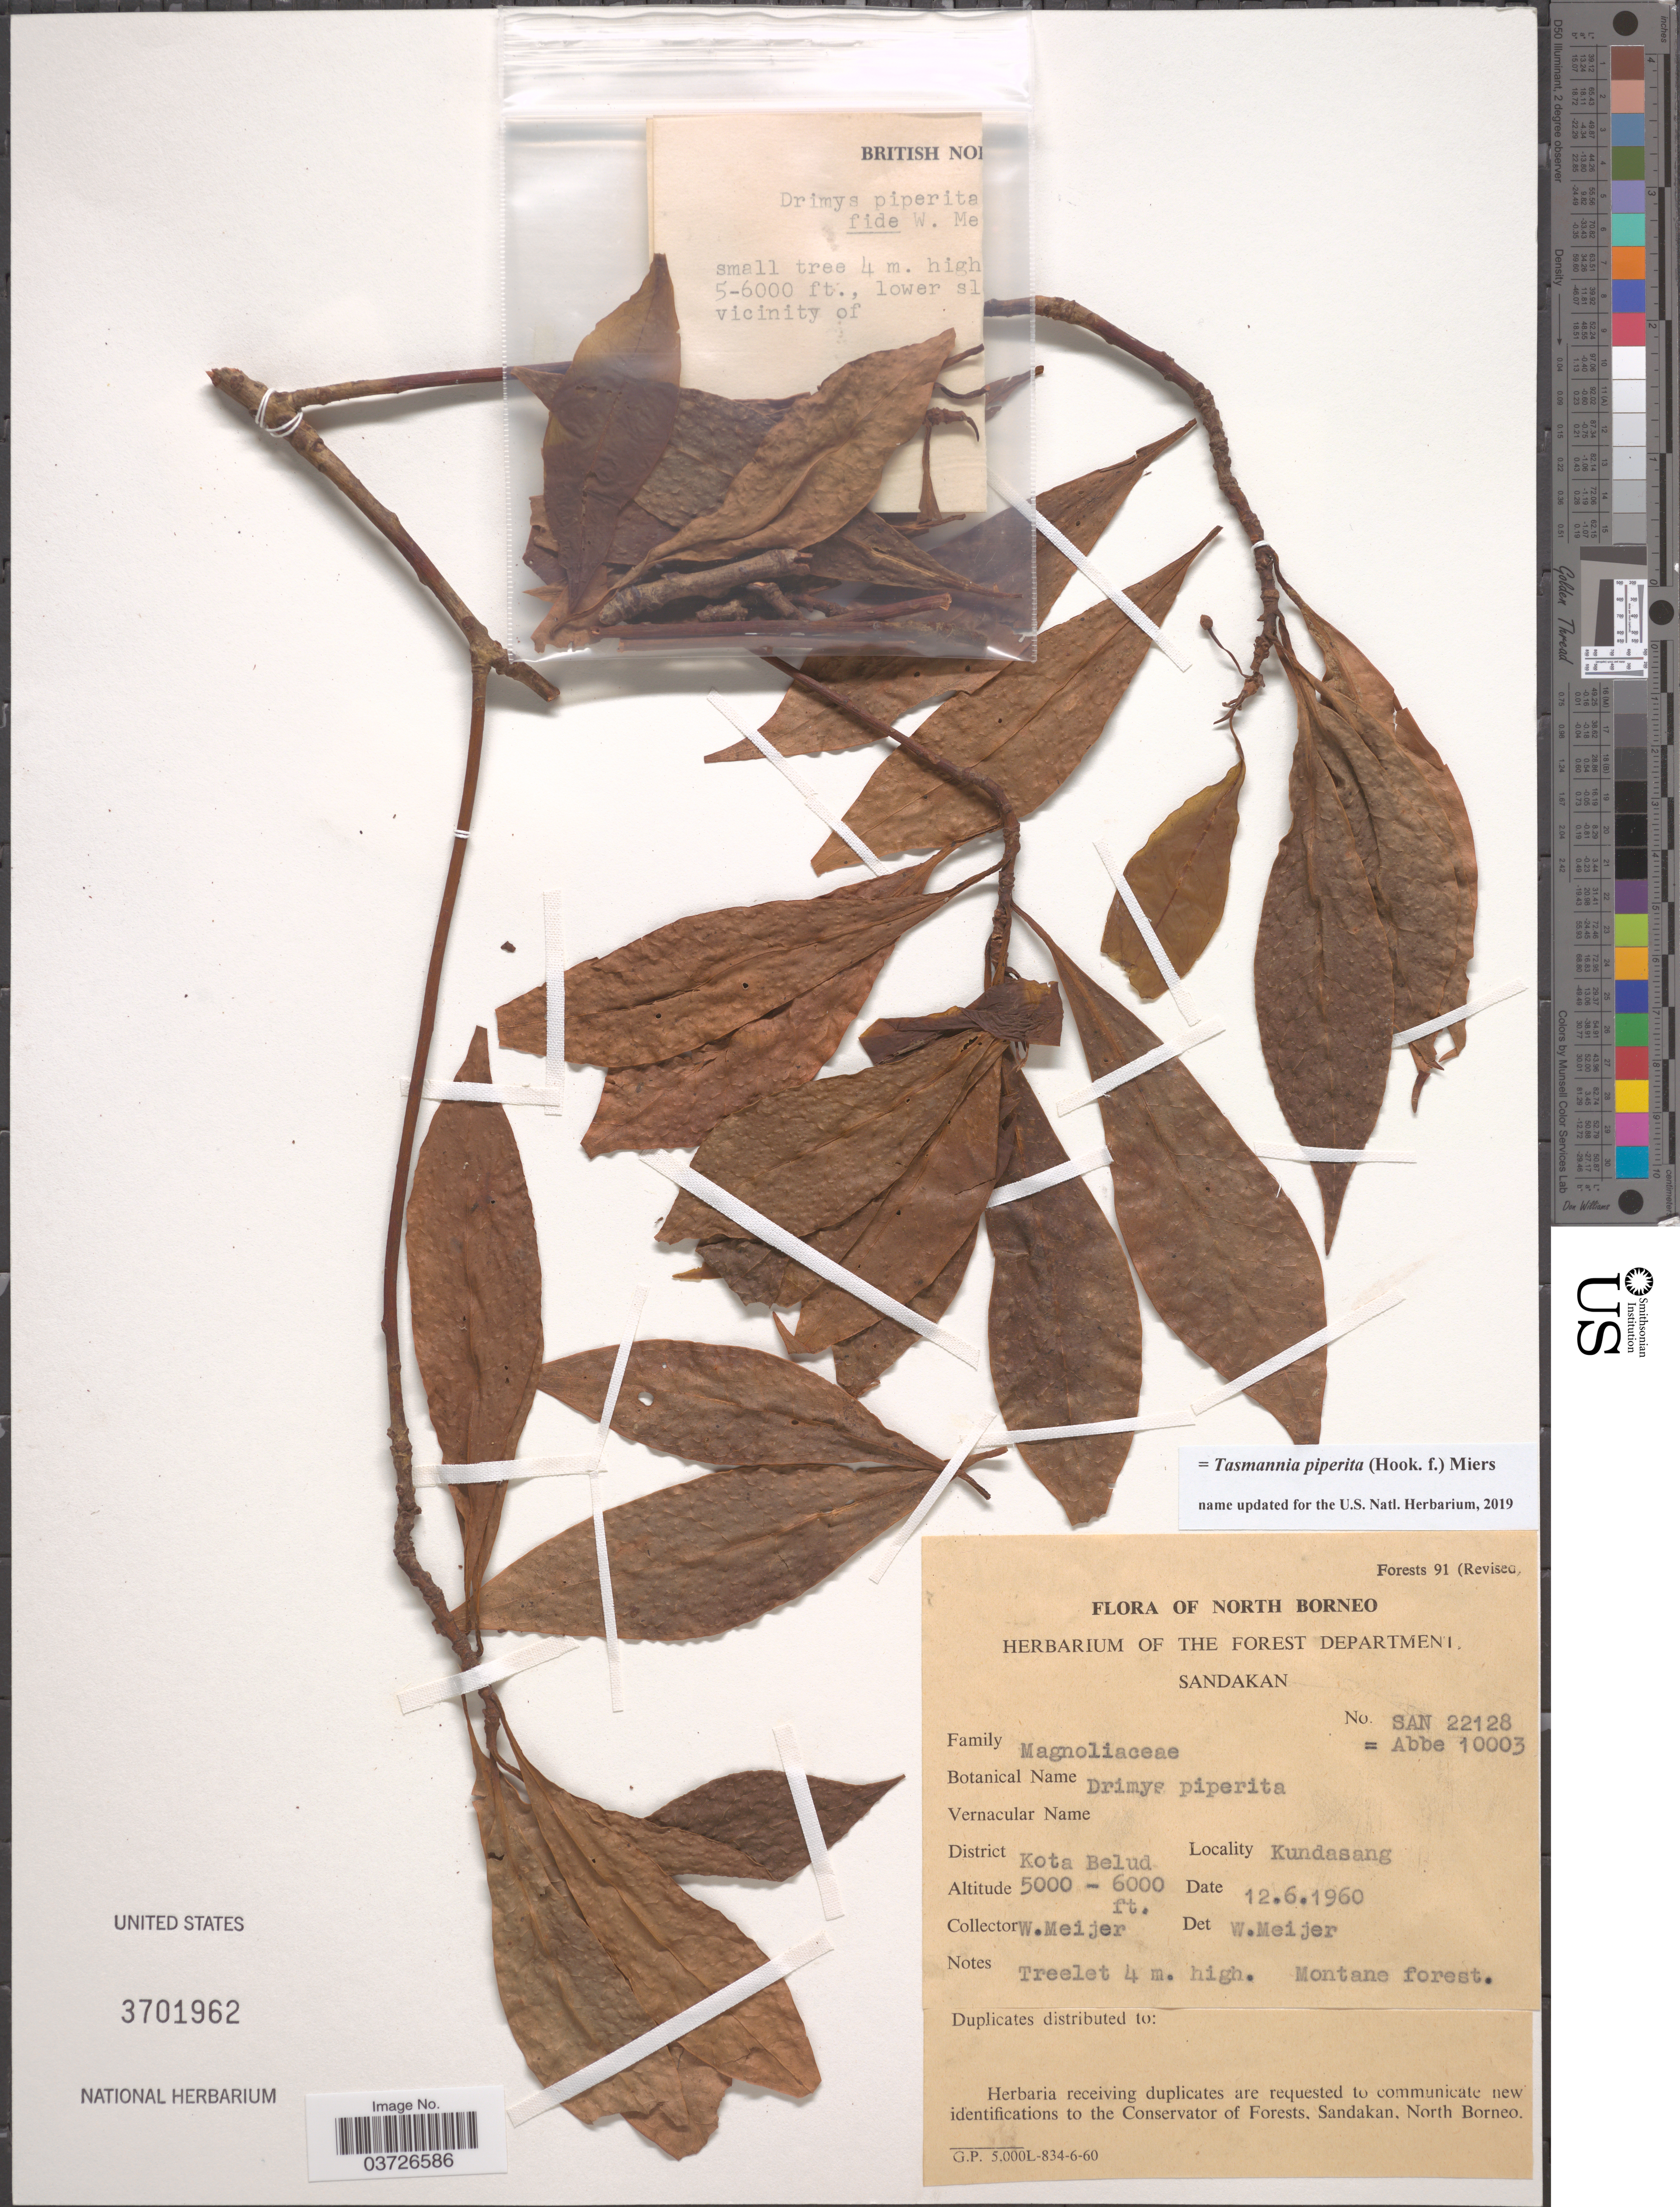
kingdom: Plantae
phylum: Tracheophyta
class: Magnoliopsida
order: Canellales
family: Winteraceae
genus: Tasmannia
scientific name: Tasmannia piperita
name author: (Hook. f.) Miers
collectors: W. Meijer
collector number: SAN22128/ABBE10003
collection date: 1960-06-12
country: Malaysia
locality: North Borneo. District Belud, Kundasang.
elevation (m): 1524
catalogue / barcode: US 3701962